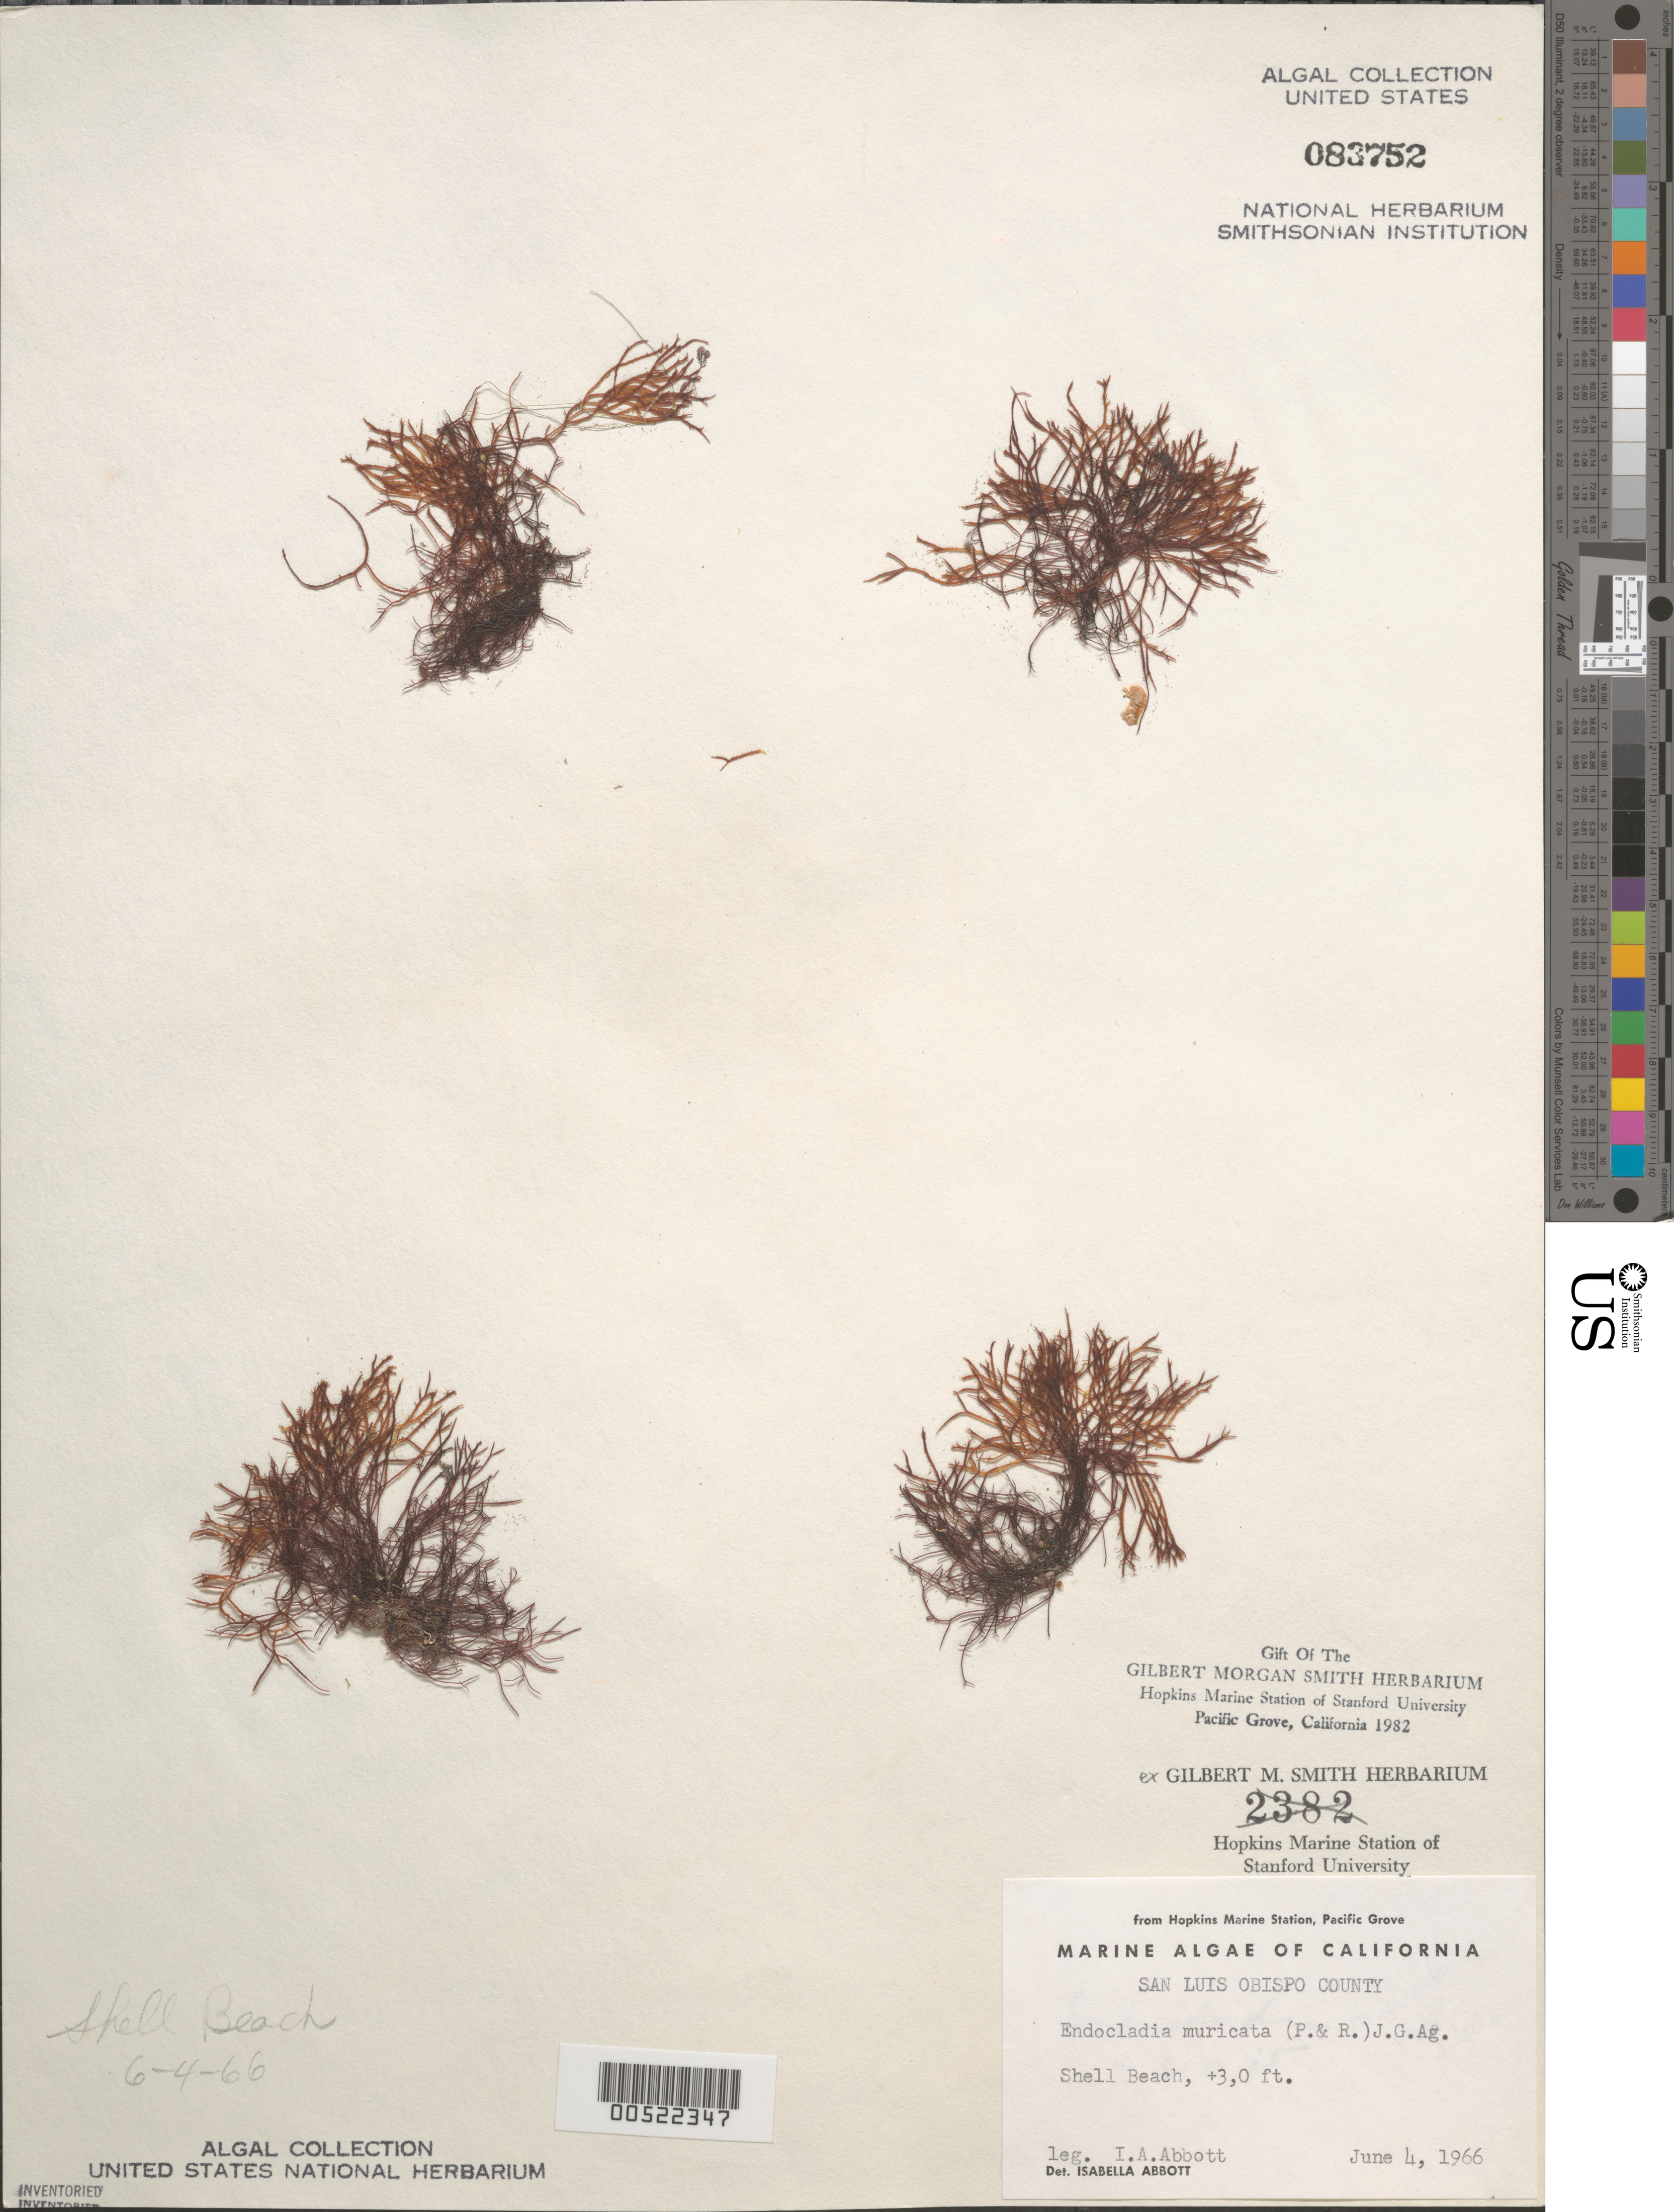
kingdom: Plantae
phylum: Rhodophyta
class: Florideophyceae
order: Gigartinales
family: Endocladiaceae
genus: Endocladia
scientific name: Endocladia muricata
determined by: Abbott, Isabella A.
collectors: I. A. Abbott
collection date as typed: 04 Jun 1966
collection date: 1966-06-04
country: United States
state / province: California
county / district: San Luis Obispo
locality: Shell Beach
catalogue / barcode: US 83752